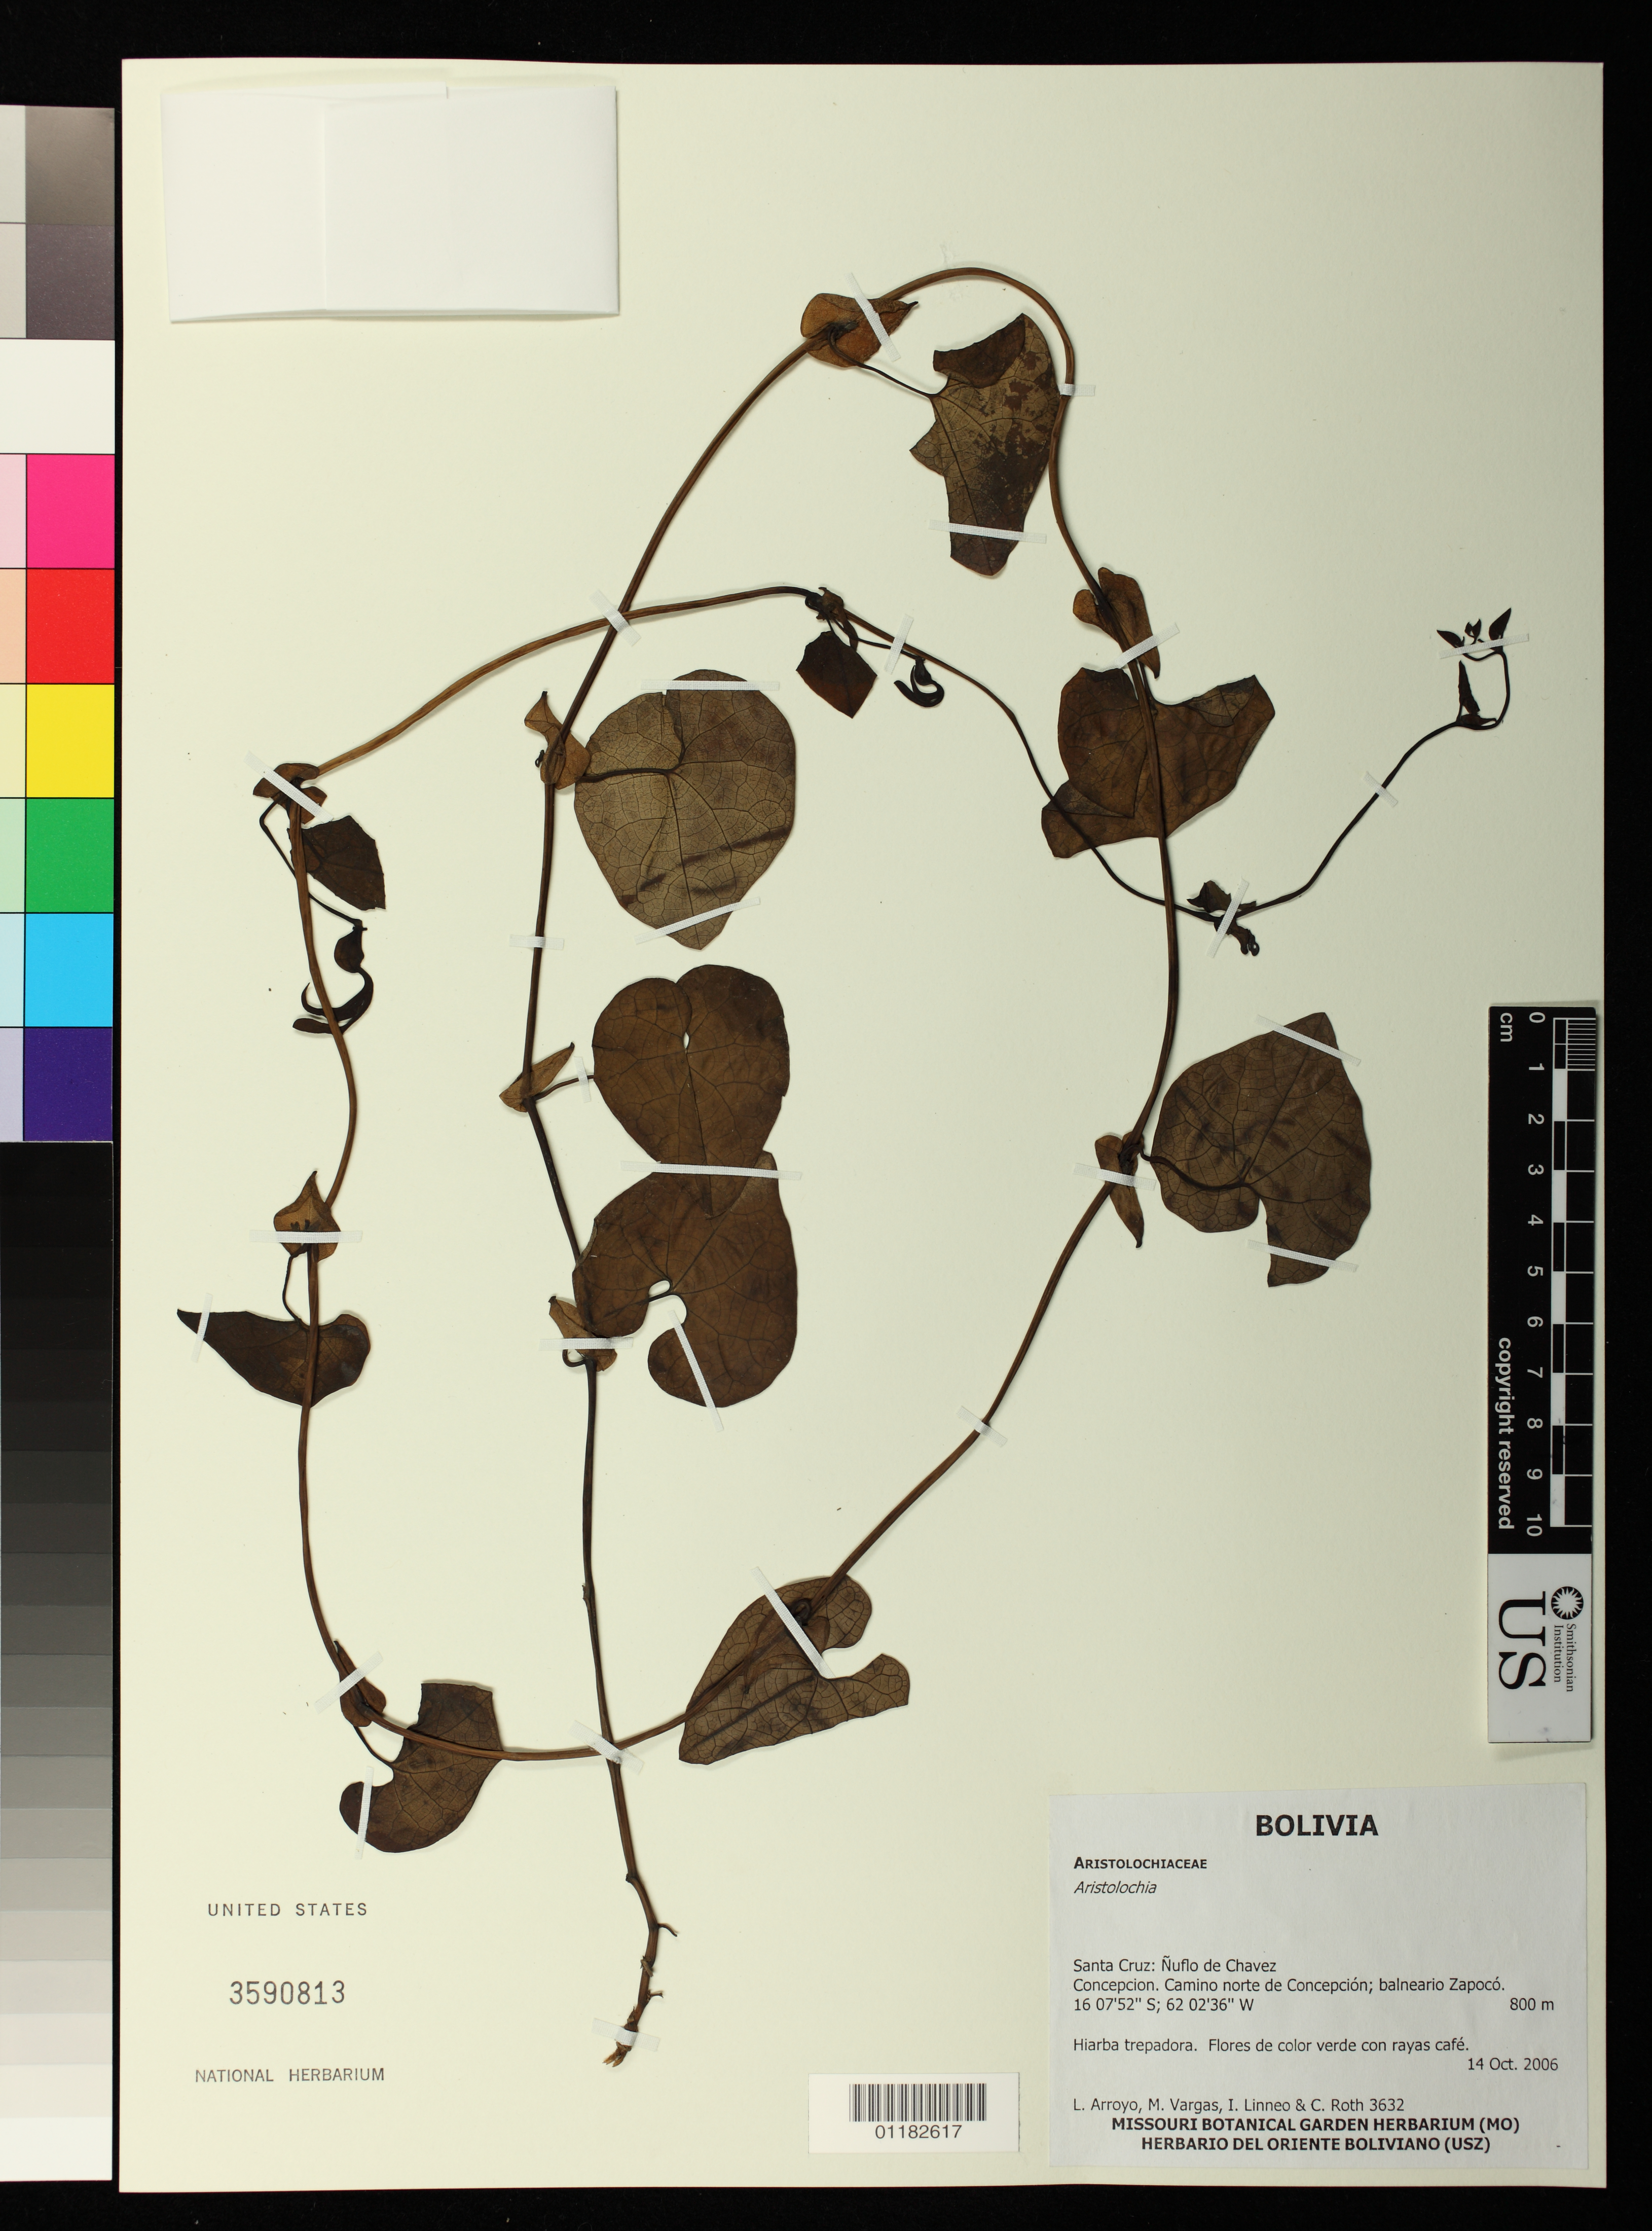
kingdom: Plantae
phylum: Tracheophyta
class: Magnoliopsida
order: Piperales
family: Aristolochiaceae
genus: Aristolochia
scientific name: Aristolochia sp.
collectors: L. Arroyo, M. Vargas, I. Linneo & C. Roth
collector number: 3632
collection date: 2006-10-14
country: Bolivia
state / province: Santa Cruz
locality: Nuflo de Chavez Concepcion. Camino norte de Concepcion; balneario Zapoco.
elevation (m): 800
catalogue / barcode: US 3590813